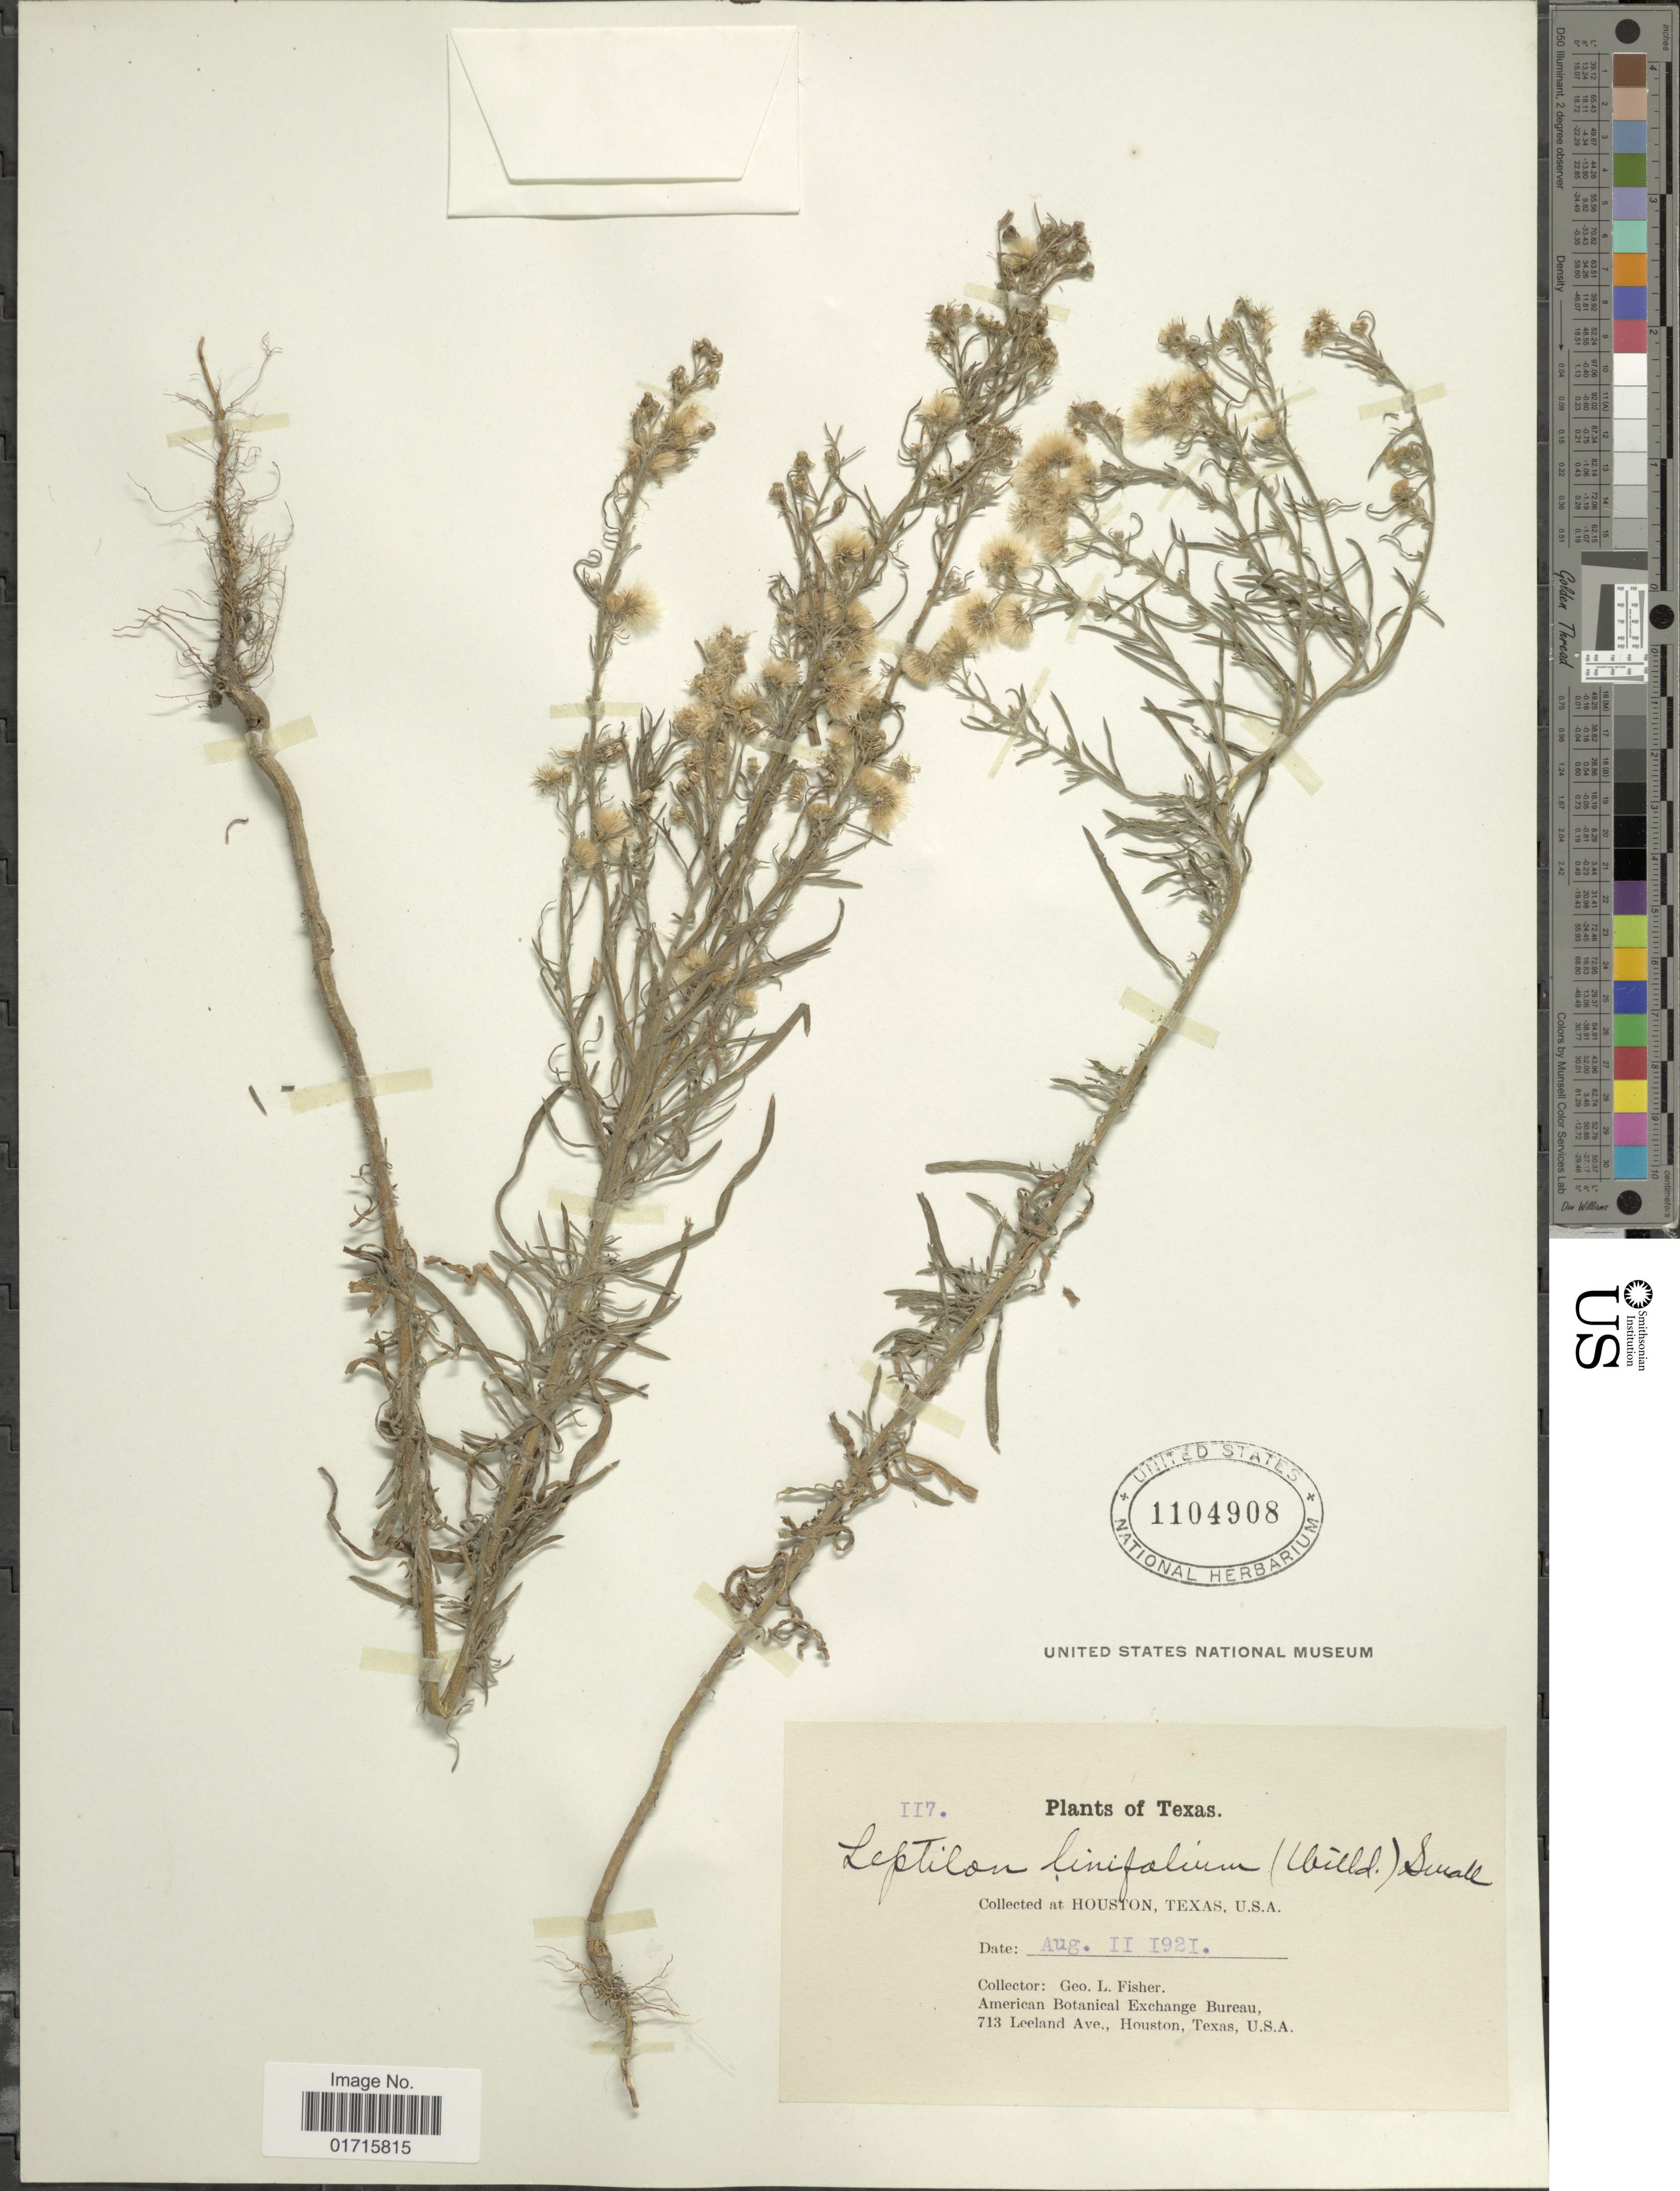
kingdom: Plantae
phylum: Tracheophyta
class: Magnoliopsida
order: Asterales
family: Asteraceae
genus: Conyza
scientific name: Conyza bonariensis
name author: (L.) Cronq.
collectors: G. L. Fisher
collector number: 117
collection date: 1921-08-11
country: United States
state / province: Texas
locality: Houston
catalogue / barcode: US 1104908